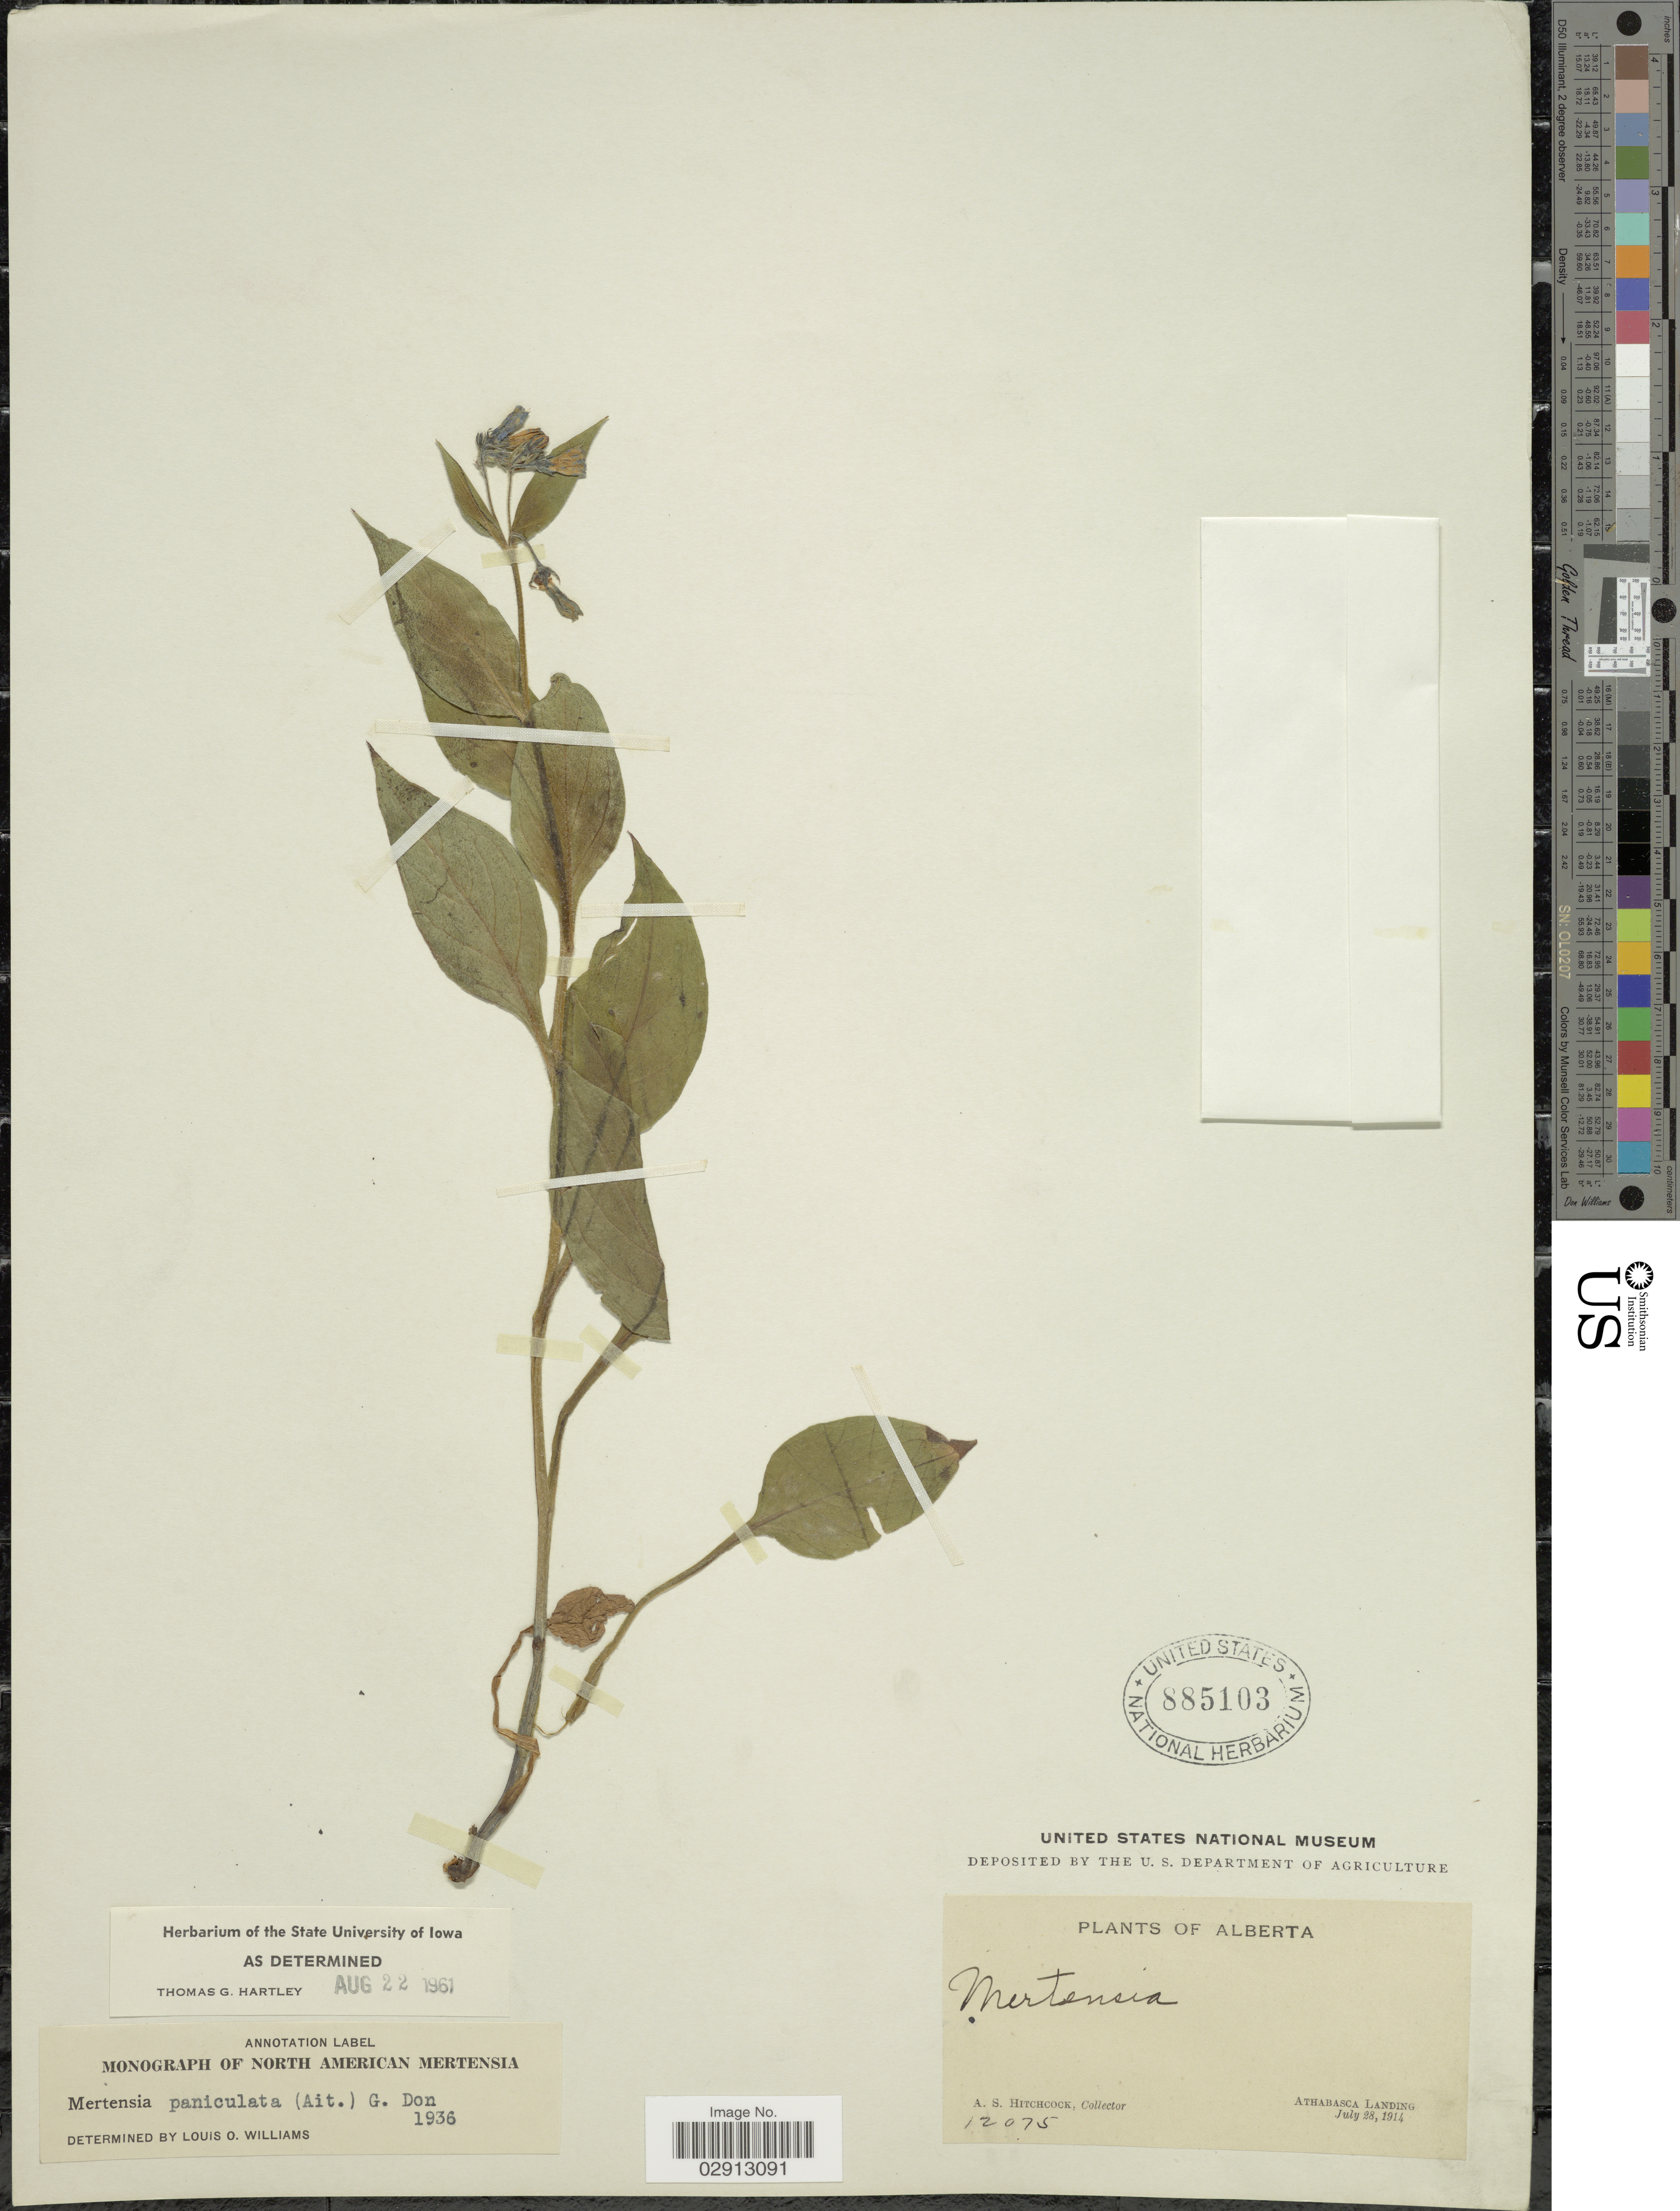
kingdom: Plantae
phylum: Tracheophyta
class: Magnoliopsida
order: Boraginales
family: Boraginaceae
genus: Mertensia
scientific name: Mertensia paniculata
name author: (Aiton) G. Don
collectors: A. S. Hitchcock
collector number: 12075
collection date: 1914-07-28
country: Canada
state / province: Alberta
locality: Athabasca Landing.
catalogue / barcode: US 885103